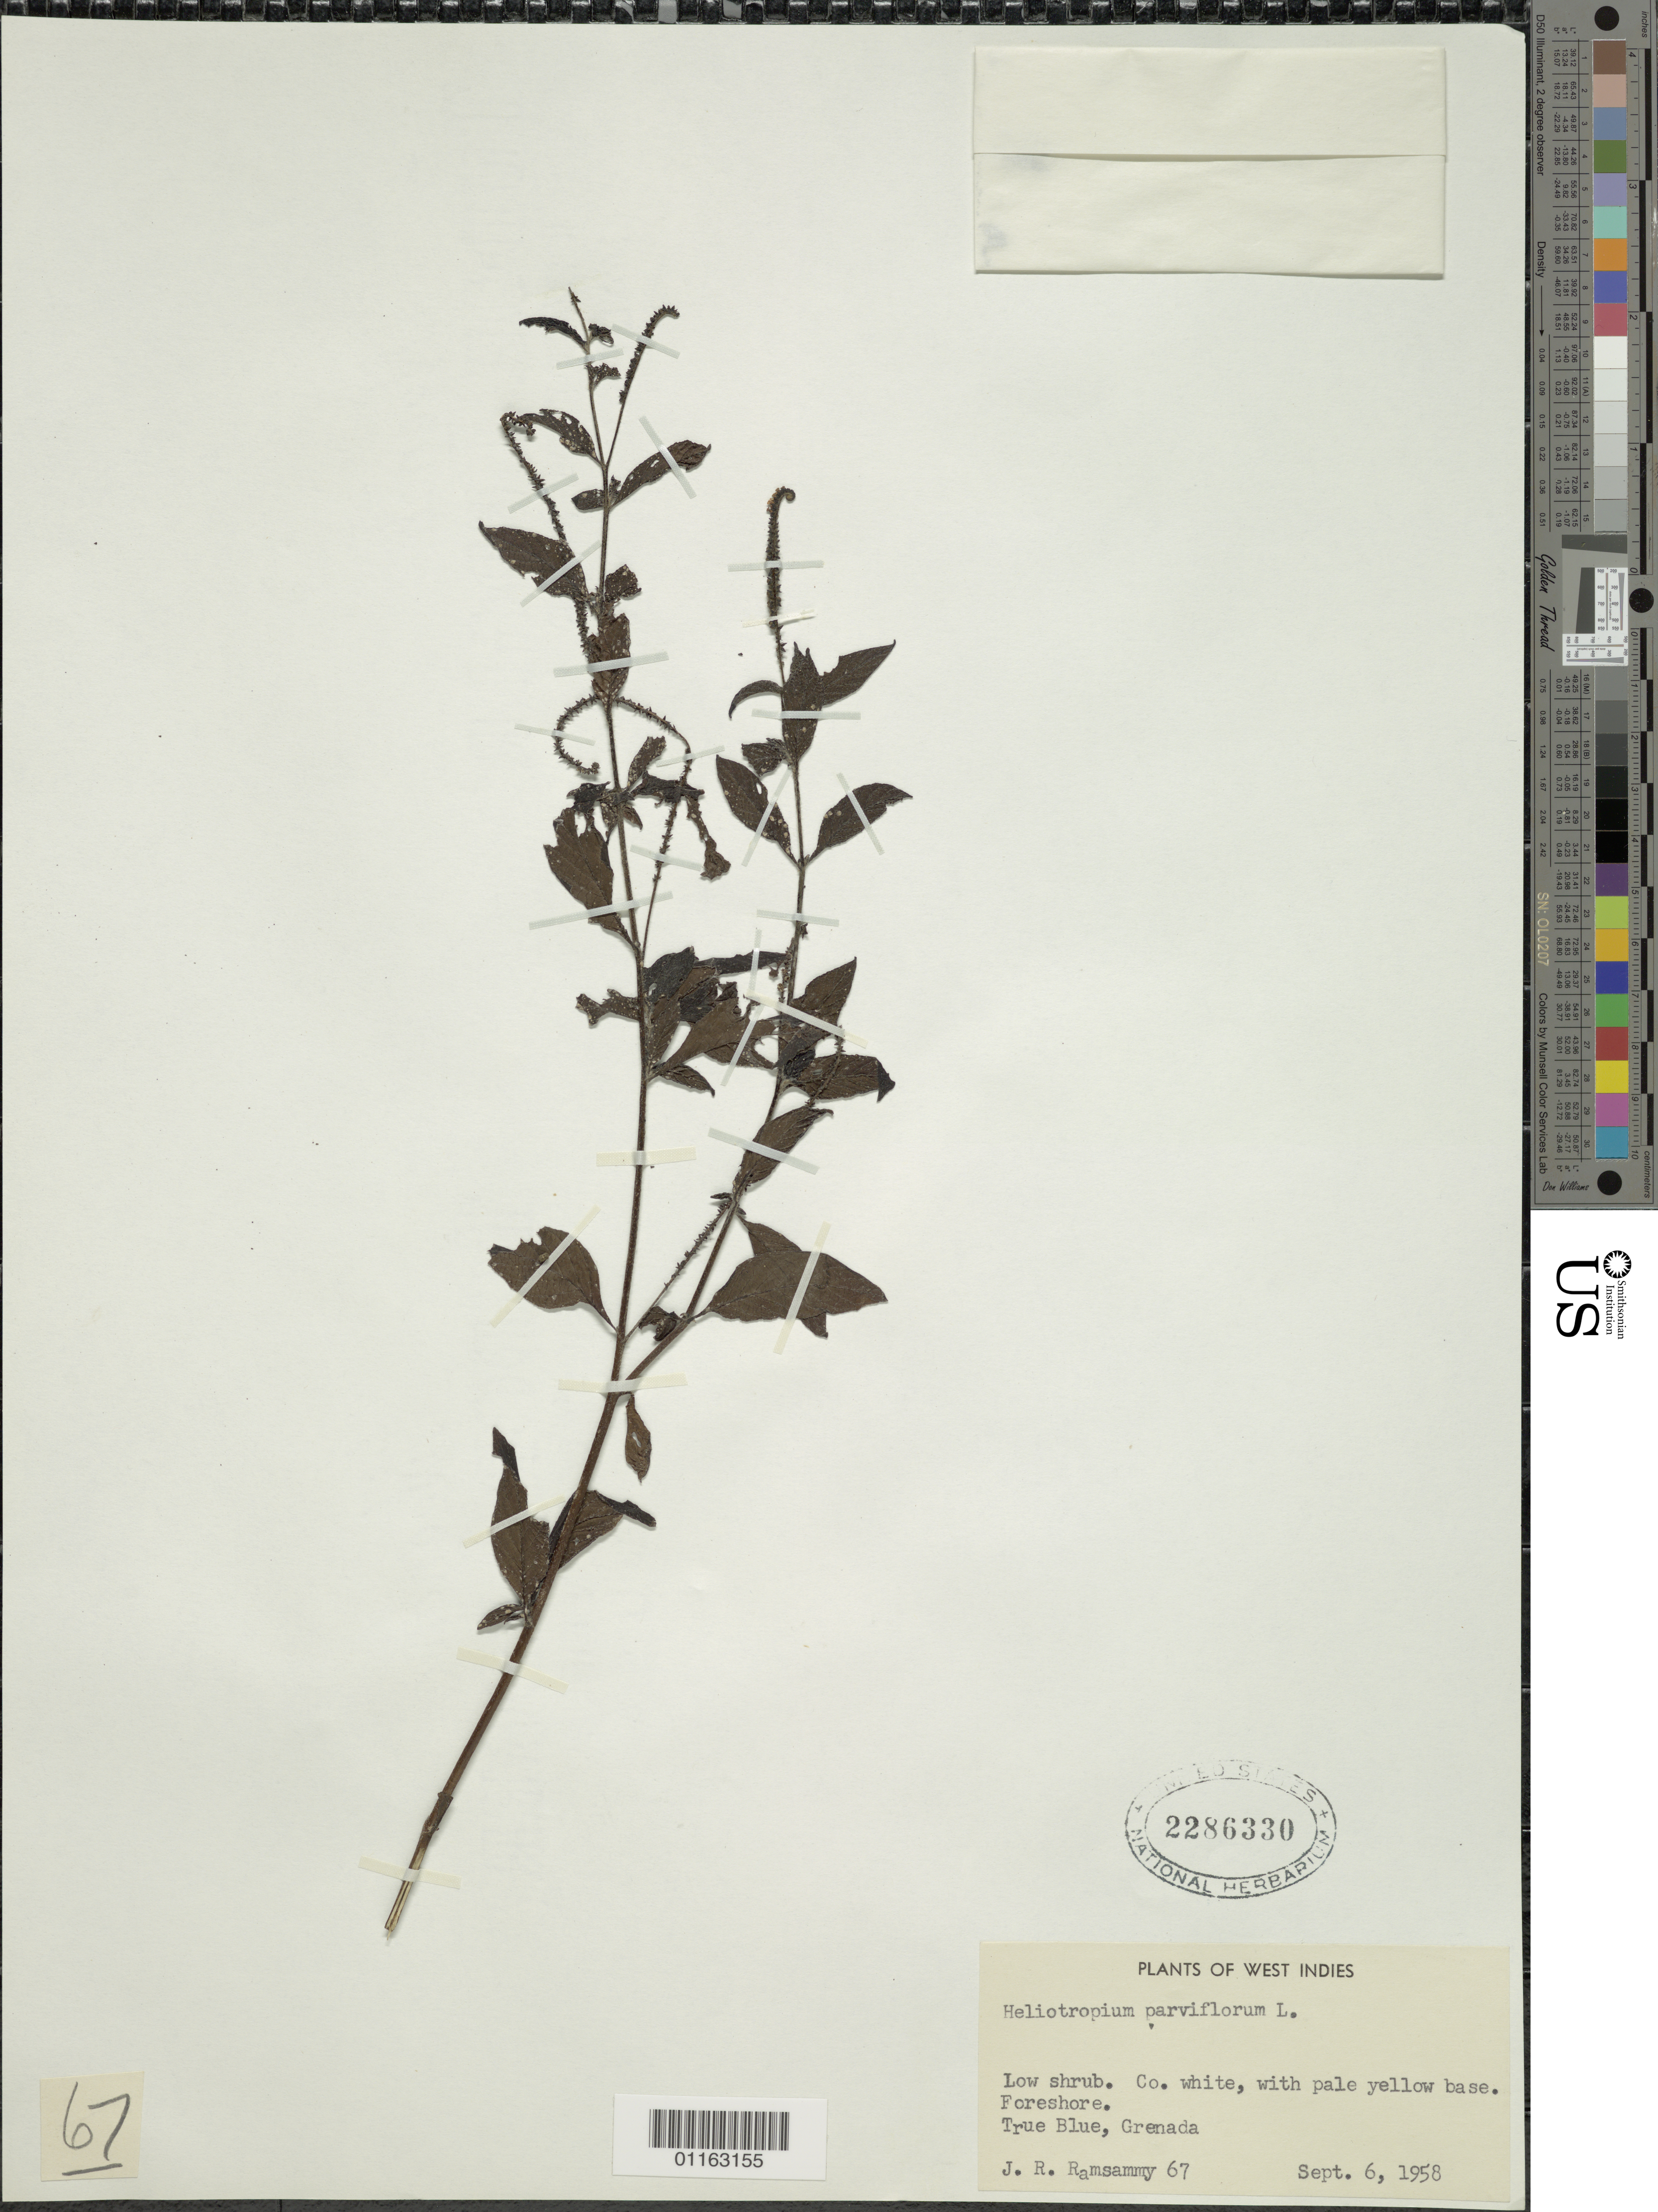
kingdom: Plantae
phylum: Tracheophyta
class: Magnoliopsida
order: Boraginales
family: Heliotropiaceae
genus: Heliotropium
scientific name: Heliotropium parviflorum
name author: L.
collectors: J. Ramsammy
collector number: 67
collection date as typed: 06 Sep 1958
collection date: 1958-09-06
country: Grenada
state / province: Saint George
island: Grenada I.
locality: True Blue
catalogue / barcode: US 2286330